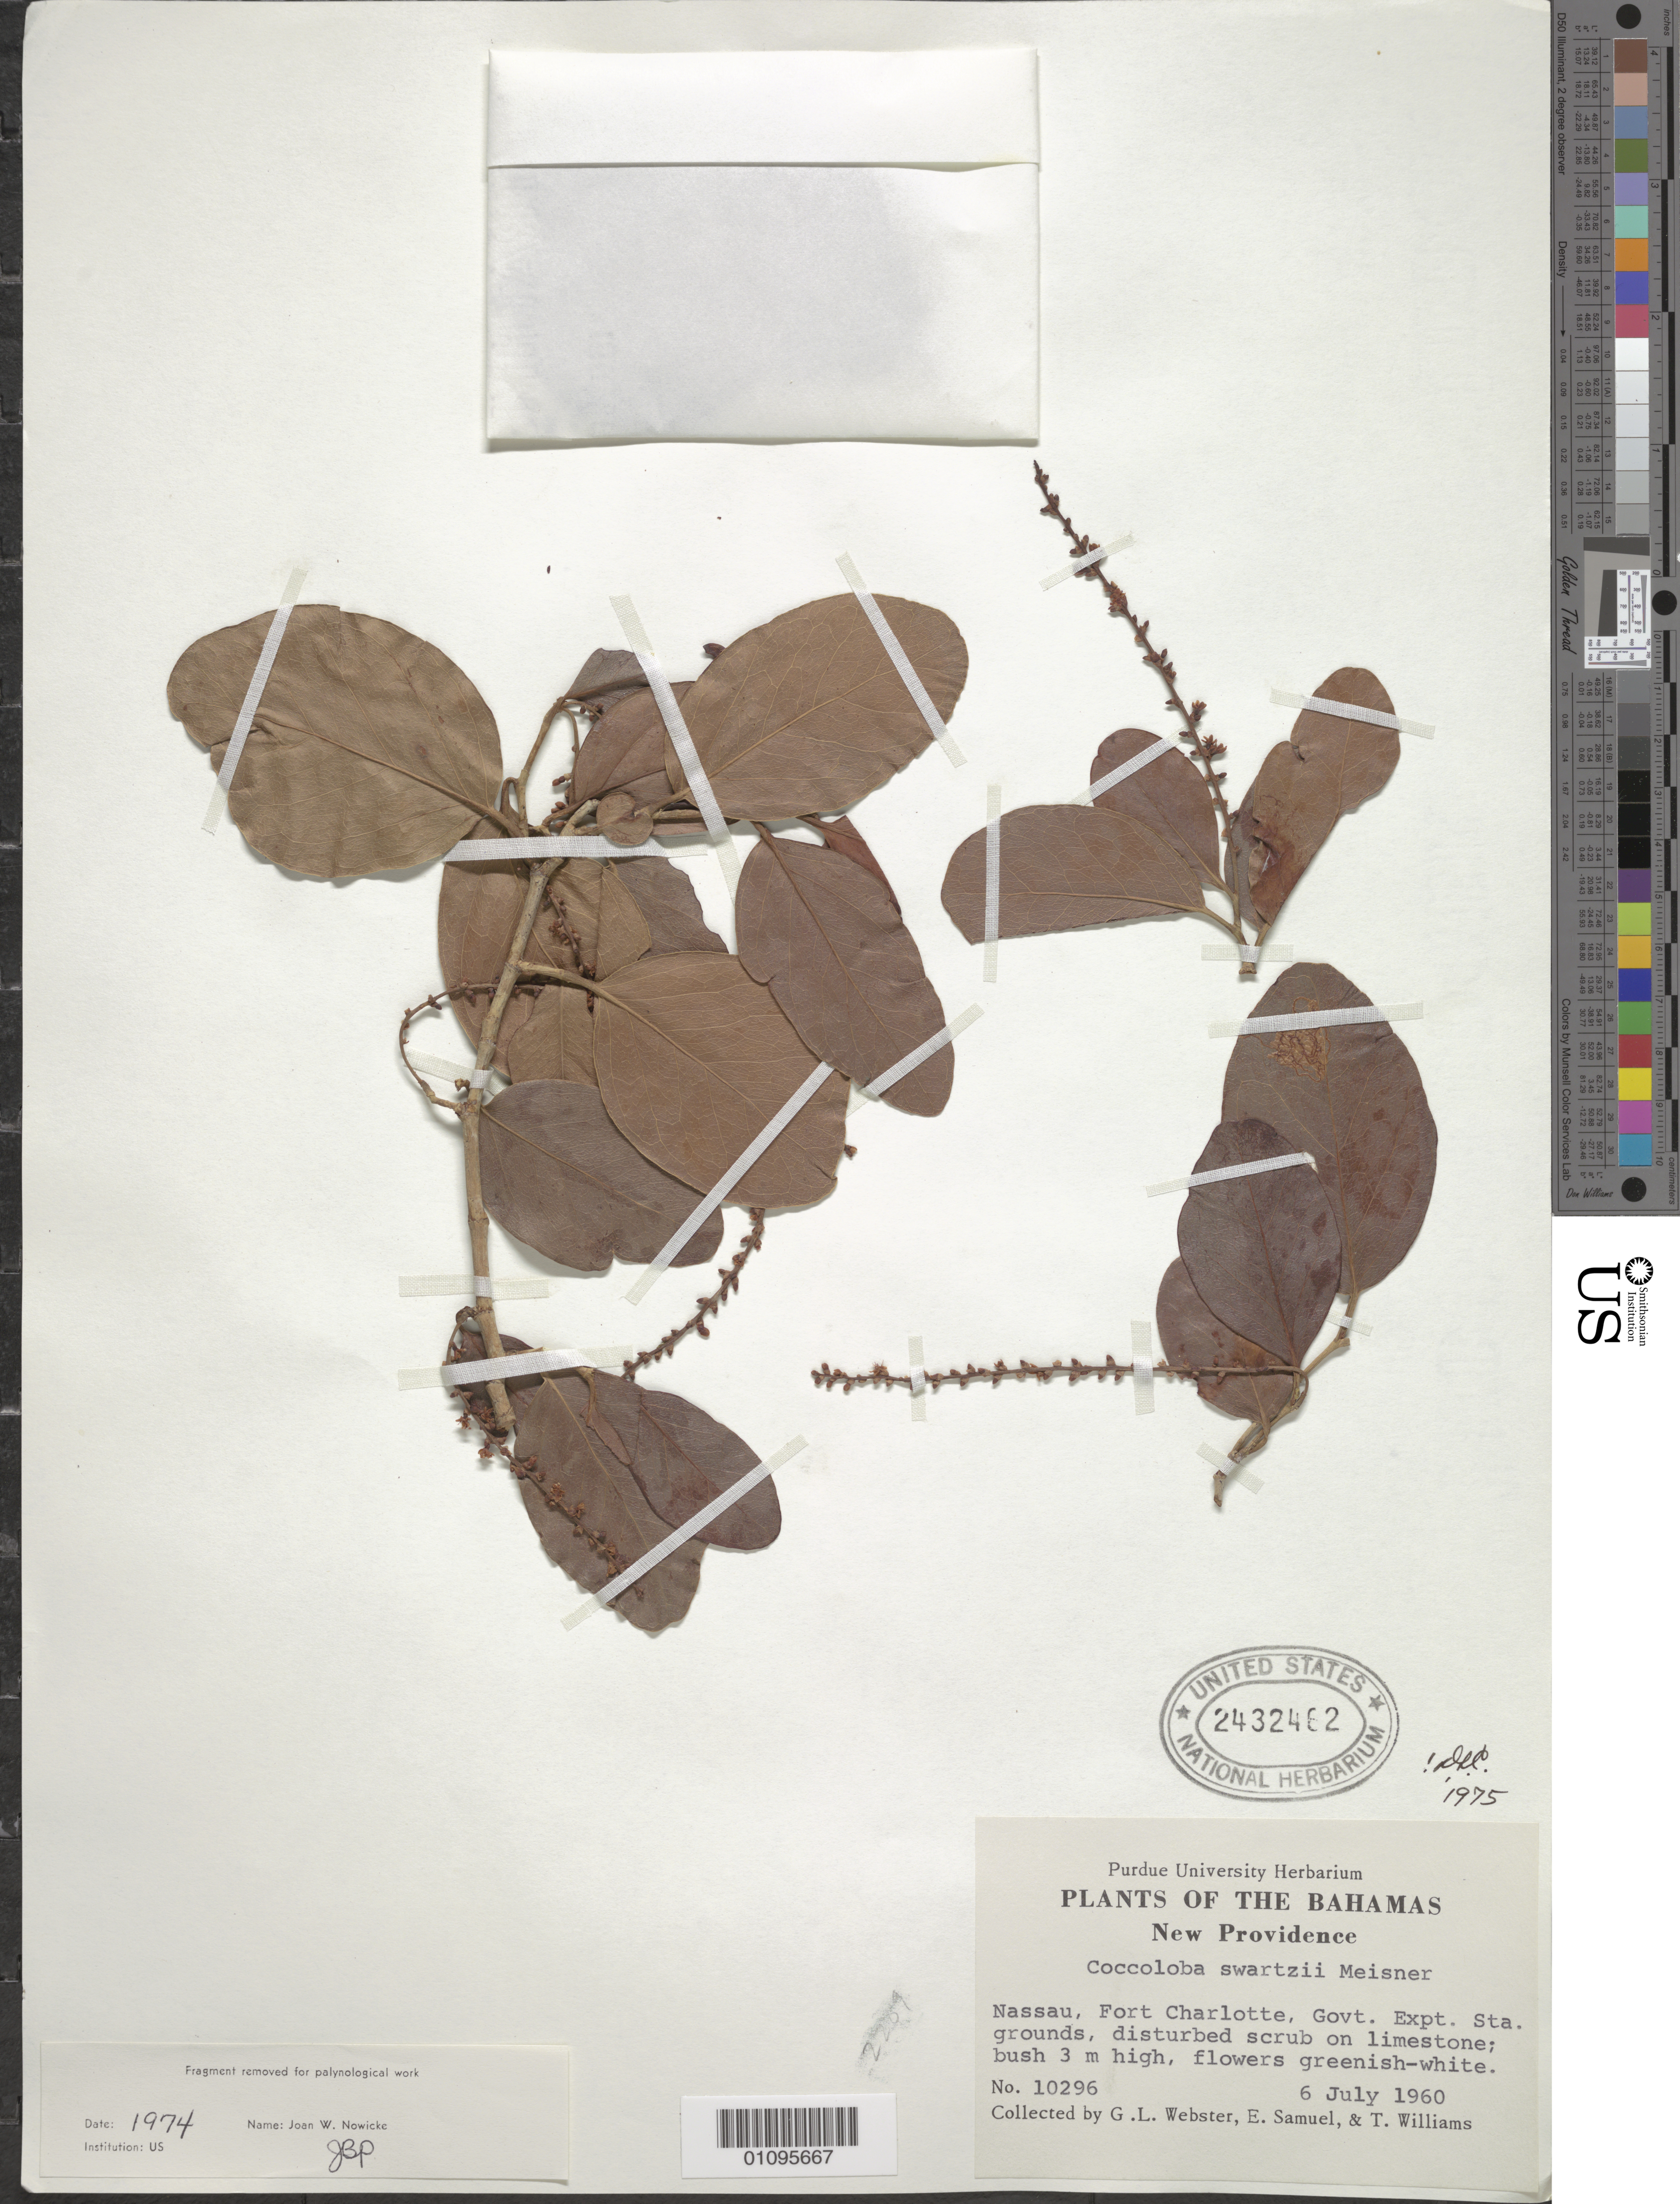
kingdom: Plantae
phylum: Tracheophyta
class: Magnoliopsida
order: Caryophyllales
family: Polygonaceae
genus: Coccoloba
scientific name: Coccoloba swartzii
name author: Meisn.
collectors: G. L. Webster, E. Samuel & T. Williams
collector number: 10296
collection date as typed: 06 Jul 1960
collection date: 1960-07-06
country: Bahamas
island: New Providence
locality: Nassau, Fort Charlotte, Govt. Expt. Sta. grounds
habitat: Disturbed scrub on limestone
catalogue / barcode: US 2432462